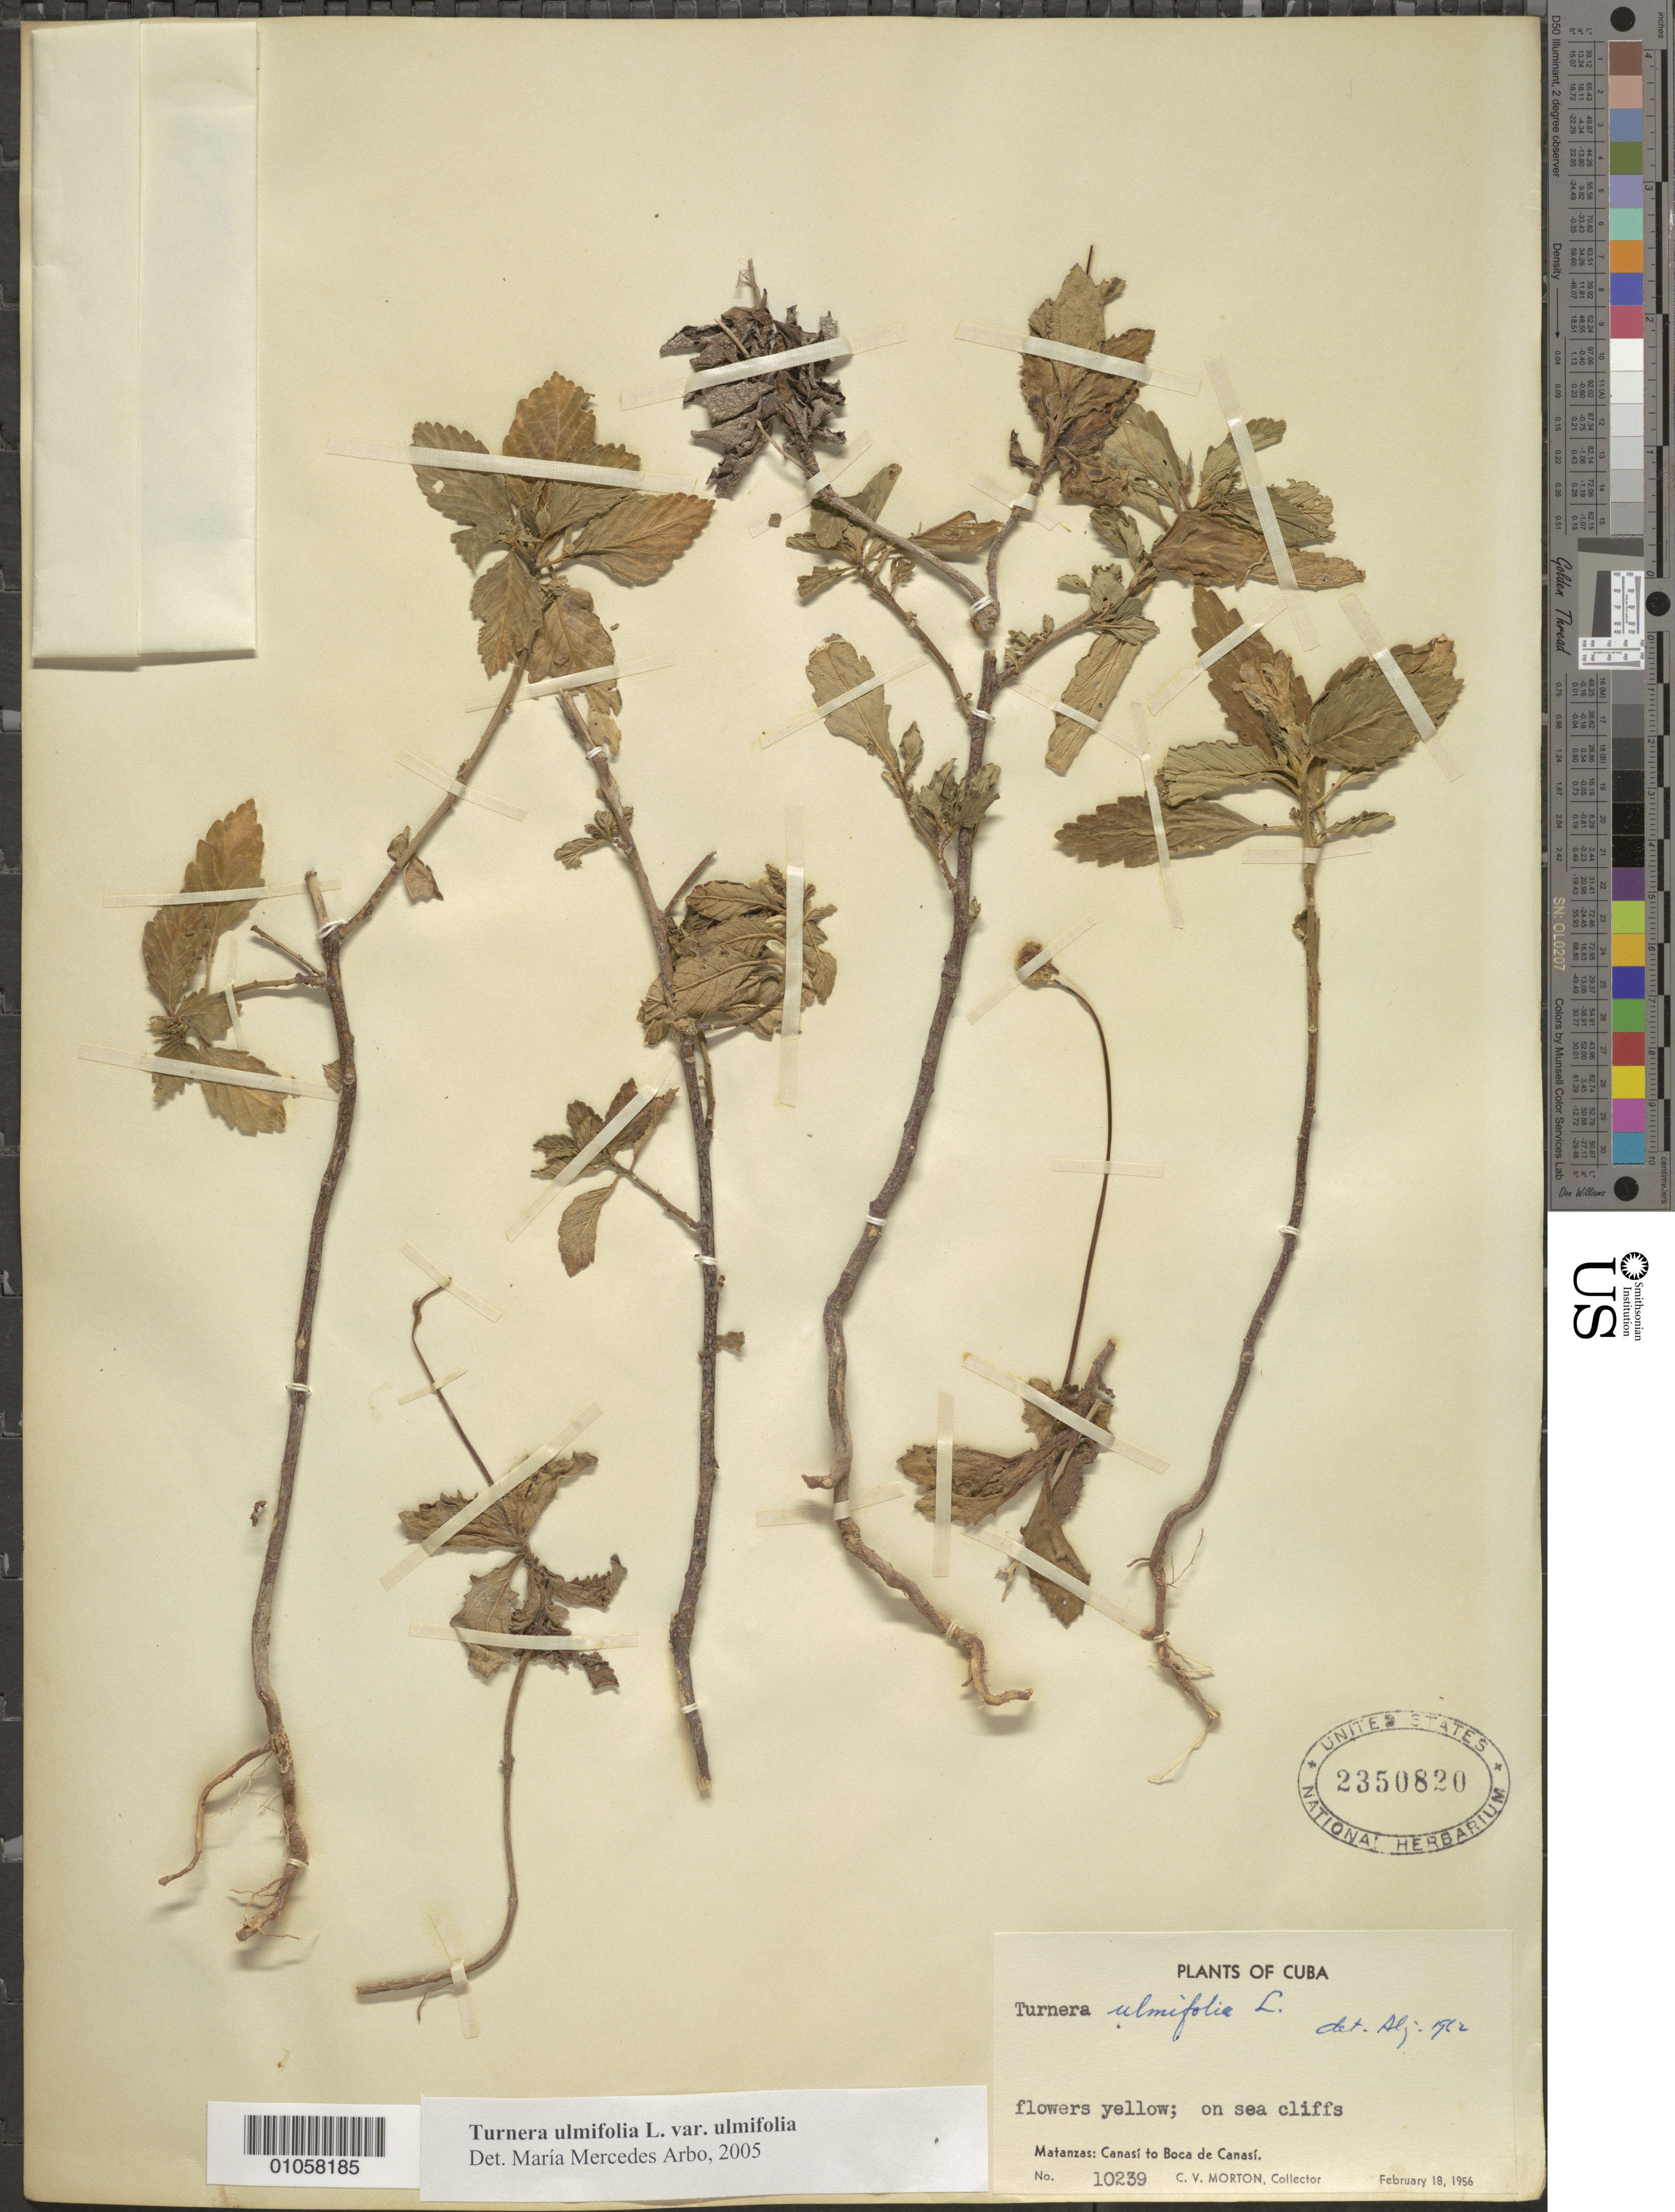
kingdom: Plantae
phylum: Tracheophyta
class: Magnoliopsida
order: Malpighiales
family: Turneraceae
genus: Turnera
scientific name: Turnera ulmifolia var. ulmifolia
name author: L.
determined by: Arbo, M. M.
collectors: C. V. Morton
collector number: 10239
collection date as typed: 18 Feb 1956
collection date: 1956-02-18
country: Cuba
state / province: Matanzas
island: Cuba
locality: Canasí to Boca de Canasí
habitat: On sea cliffs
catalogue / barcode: US 2350820